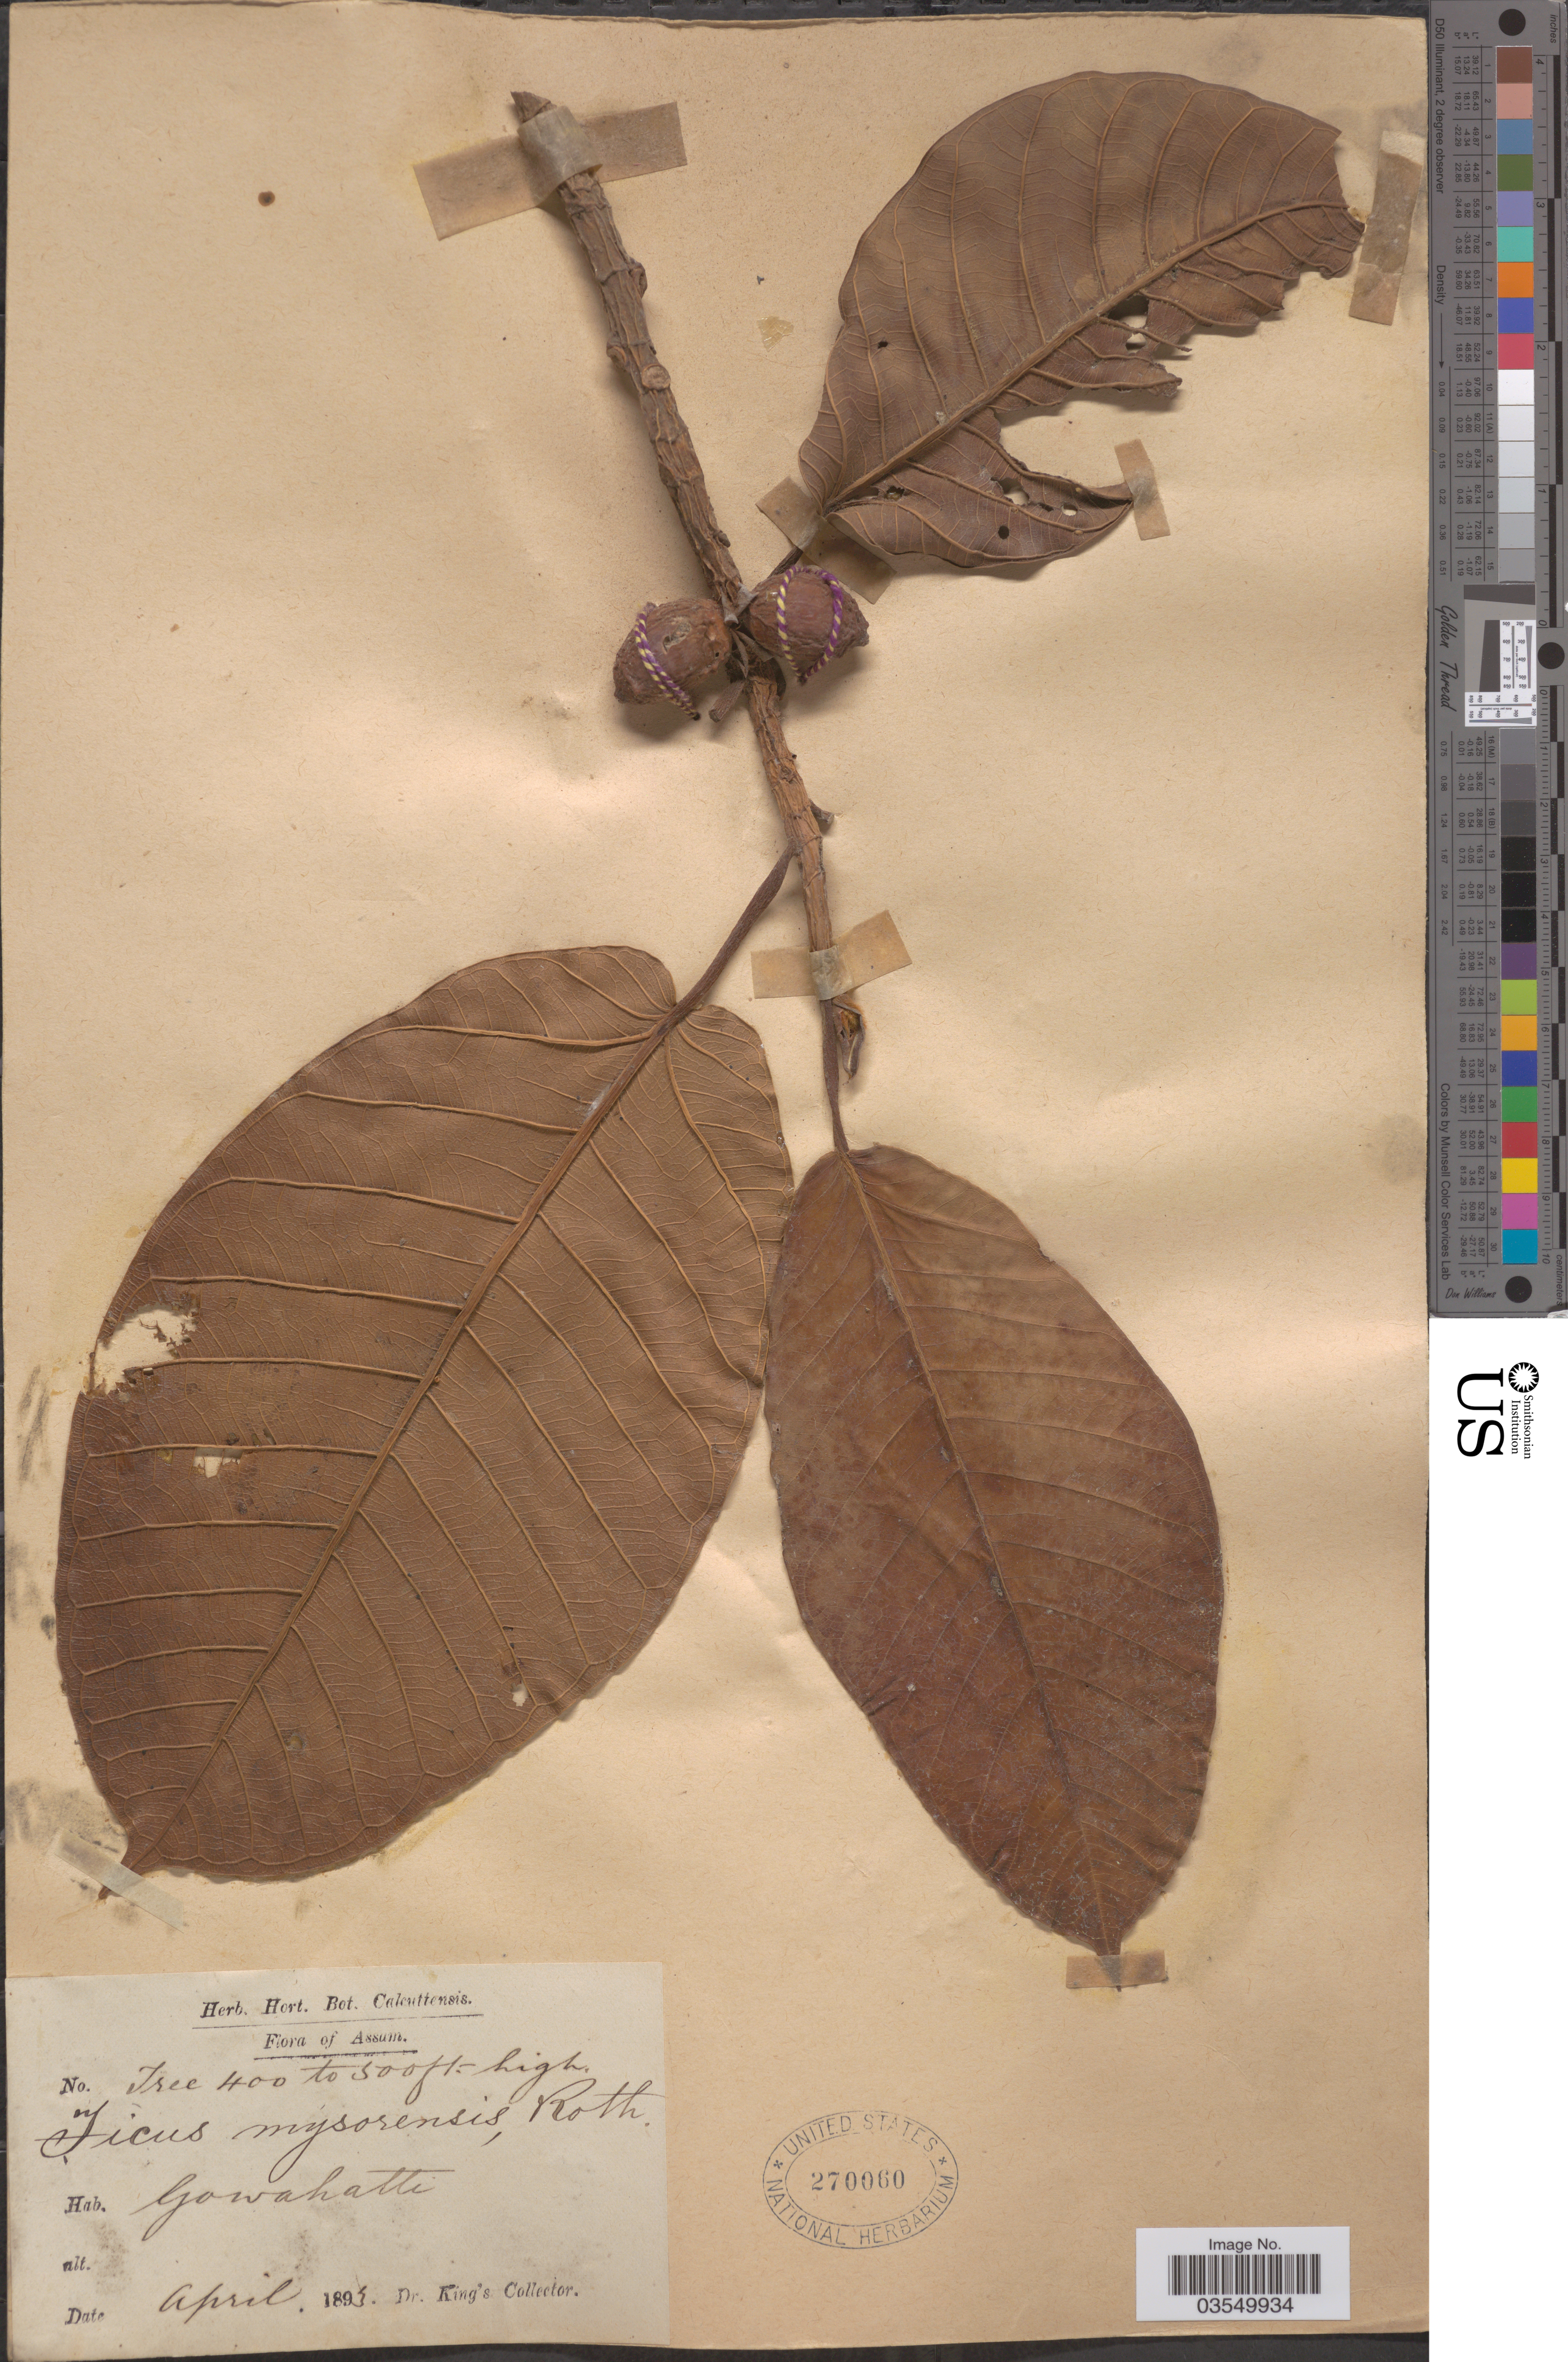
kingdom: Plantae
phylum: Tracheophyta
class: Magnoliopsida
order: Rosales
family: Moraceae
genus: Ficus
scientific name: Ficus drupacea var. pubescens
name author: (Roth) Corner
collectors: Dr. King's collector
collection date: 1893-04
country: India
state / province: Assam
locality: Gowahatti.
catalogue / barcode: US 270060